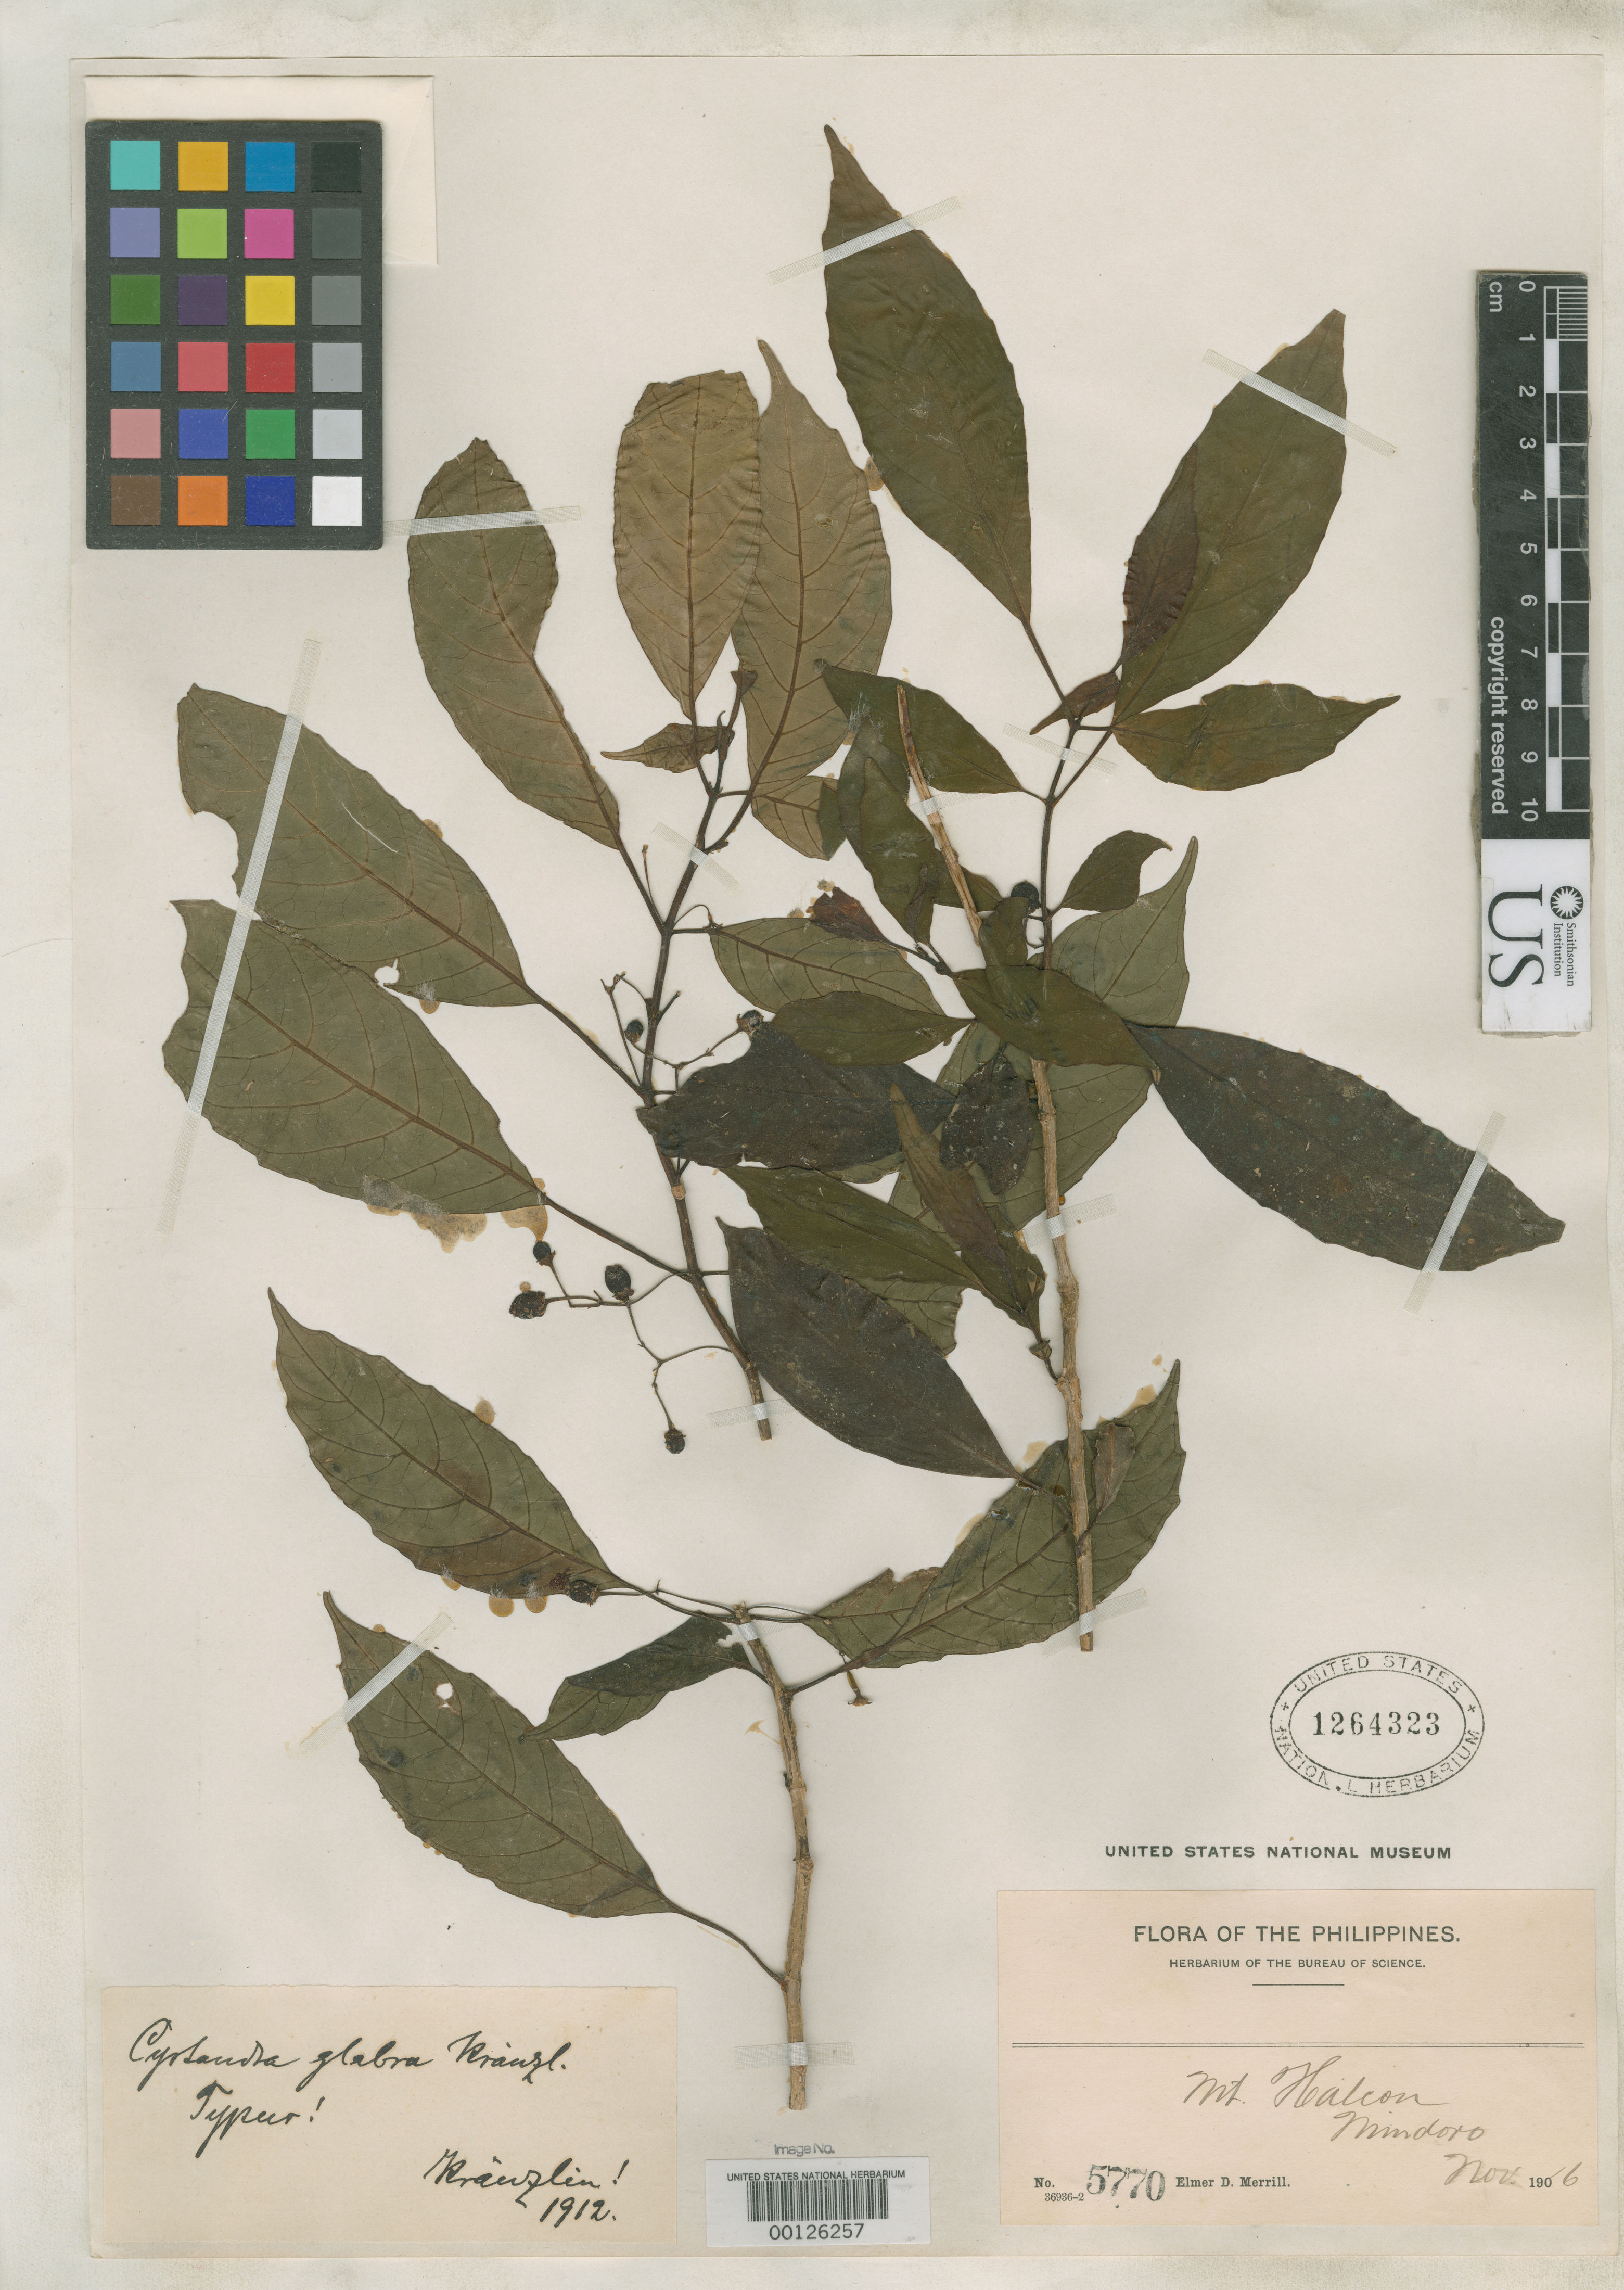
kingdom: Plantae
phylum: Tracheophyta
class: Magnoliopsida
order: Lamiales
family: Gesneriaceae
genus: Cyrtandra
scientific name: Cyrtandra glabra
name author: Kraenzl.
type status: Lectotype; Type Collection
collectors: E. D. Merrill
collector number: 5770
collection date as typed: Nov 1906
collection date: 1906-11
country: Philippines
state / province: Mimaropa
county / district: Mindoro Oriental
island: Mindoro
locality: Mt. Halcon.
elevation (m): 1500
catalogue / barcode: US 1264323